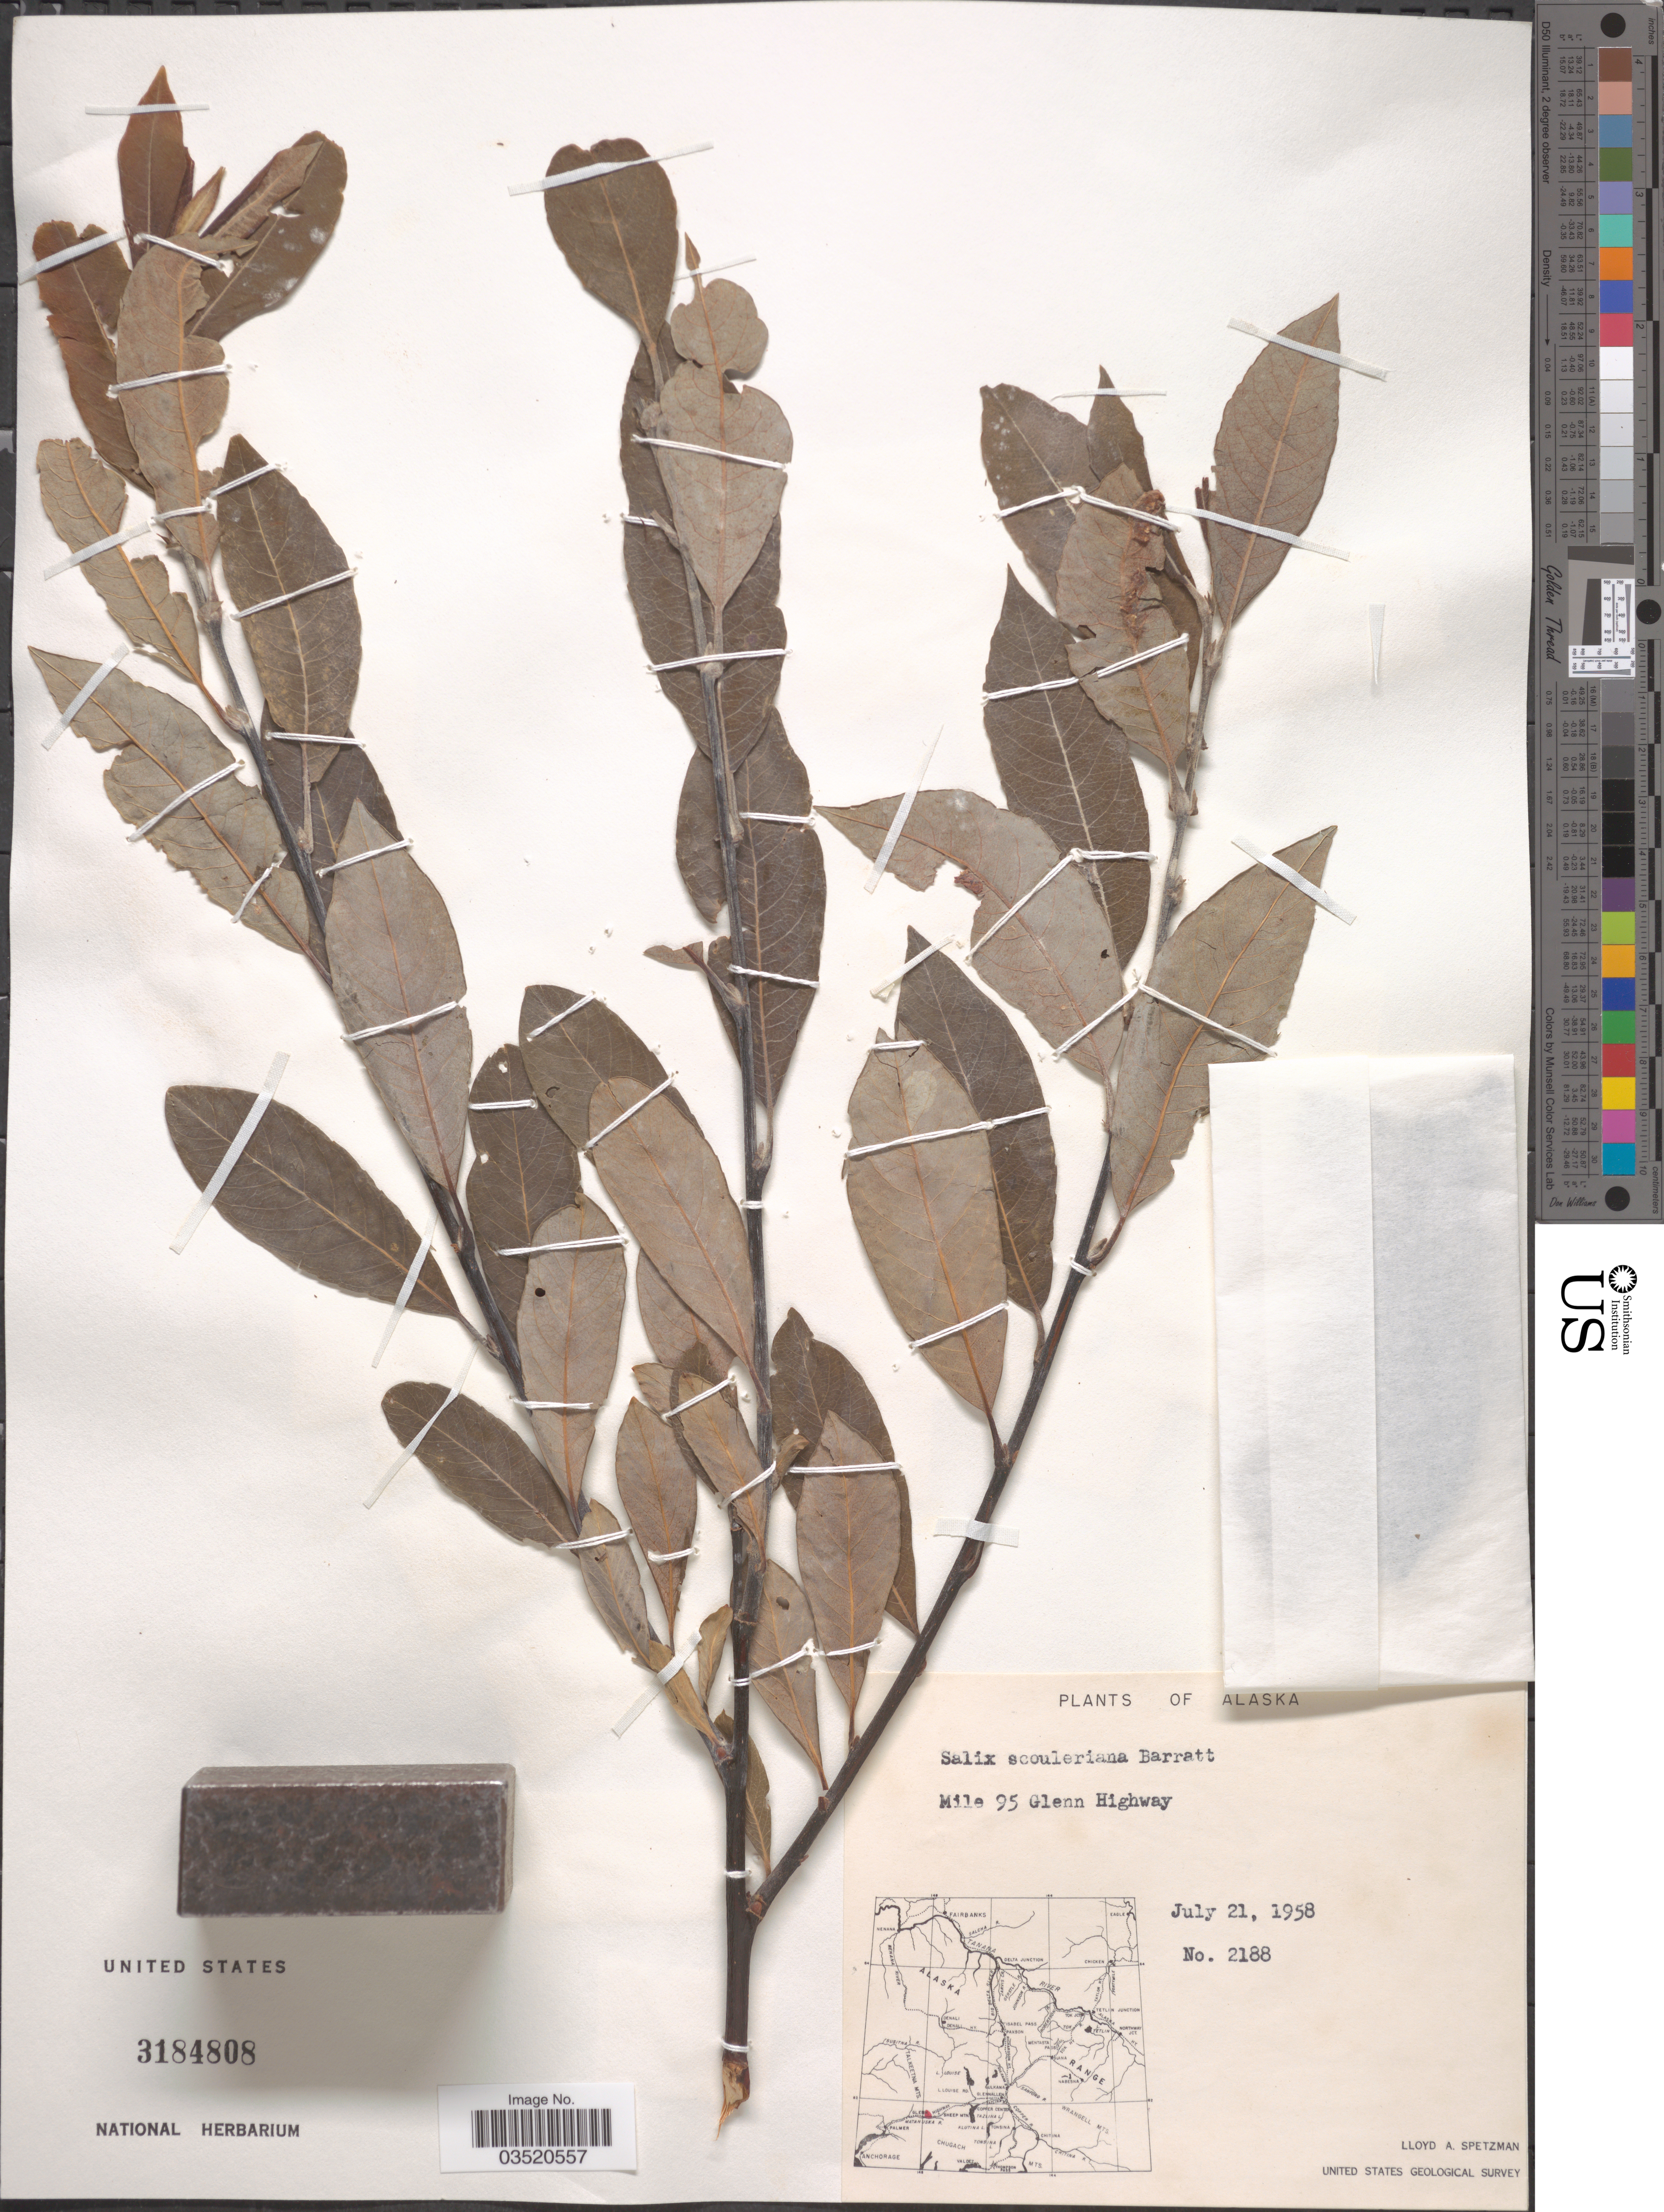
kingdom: Plantae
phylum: Tracheophyta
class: Magnoliopsida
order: Malpighiales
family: Salicaceae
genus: Salix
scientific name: Salix scouleriana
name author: Barratt ex Hook.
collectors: L. Spetzman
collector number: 2188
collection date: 1958-07-21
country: United States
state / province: Alaska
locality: Mile 95 Glenn Highway.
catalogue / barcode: US 3184808